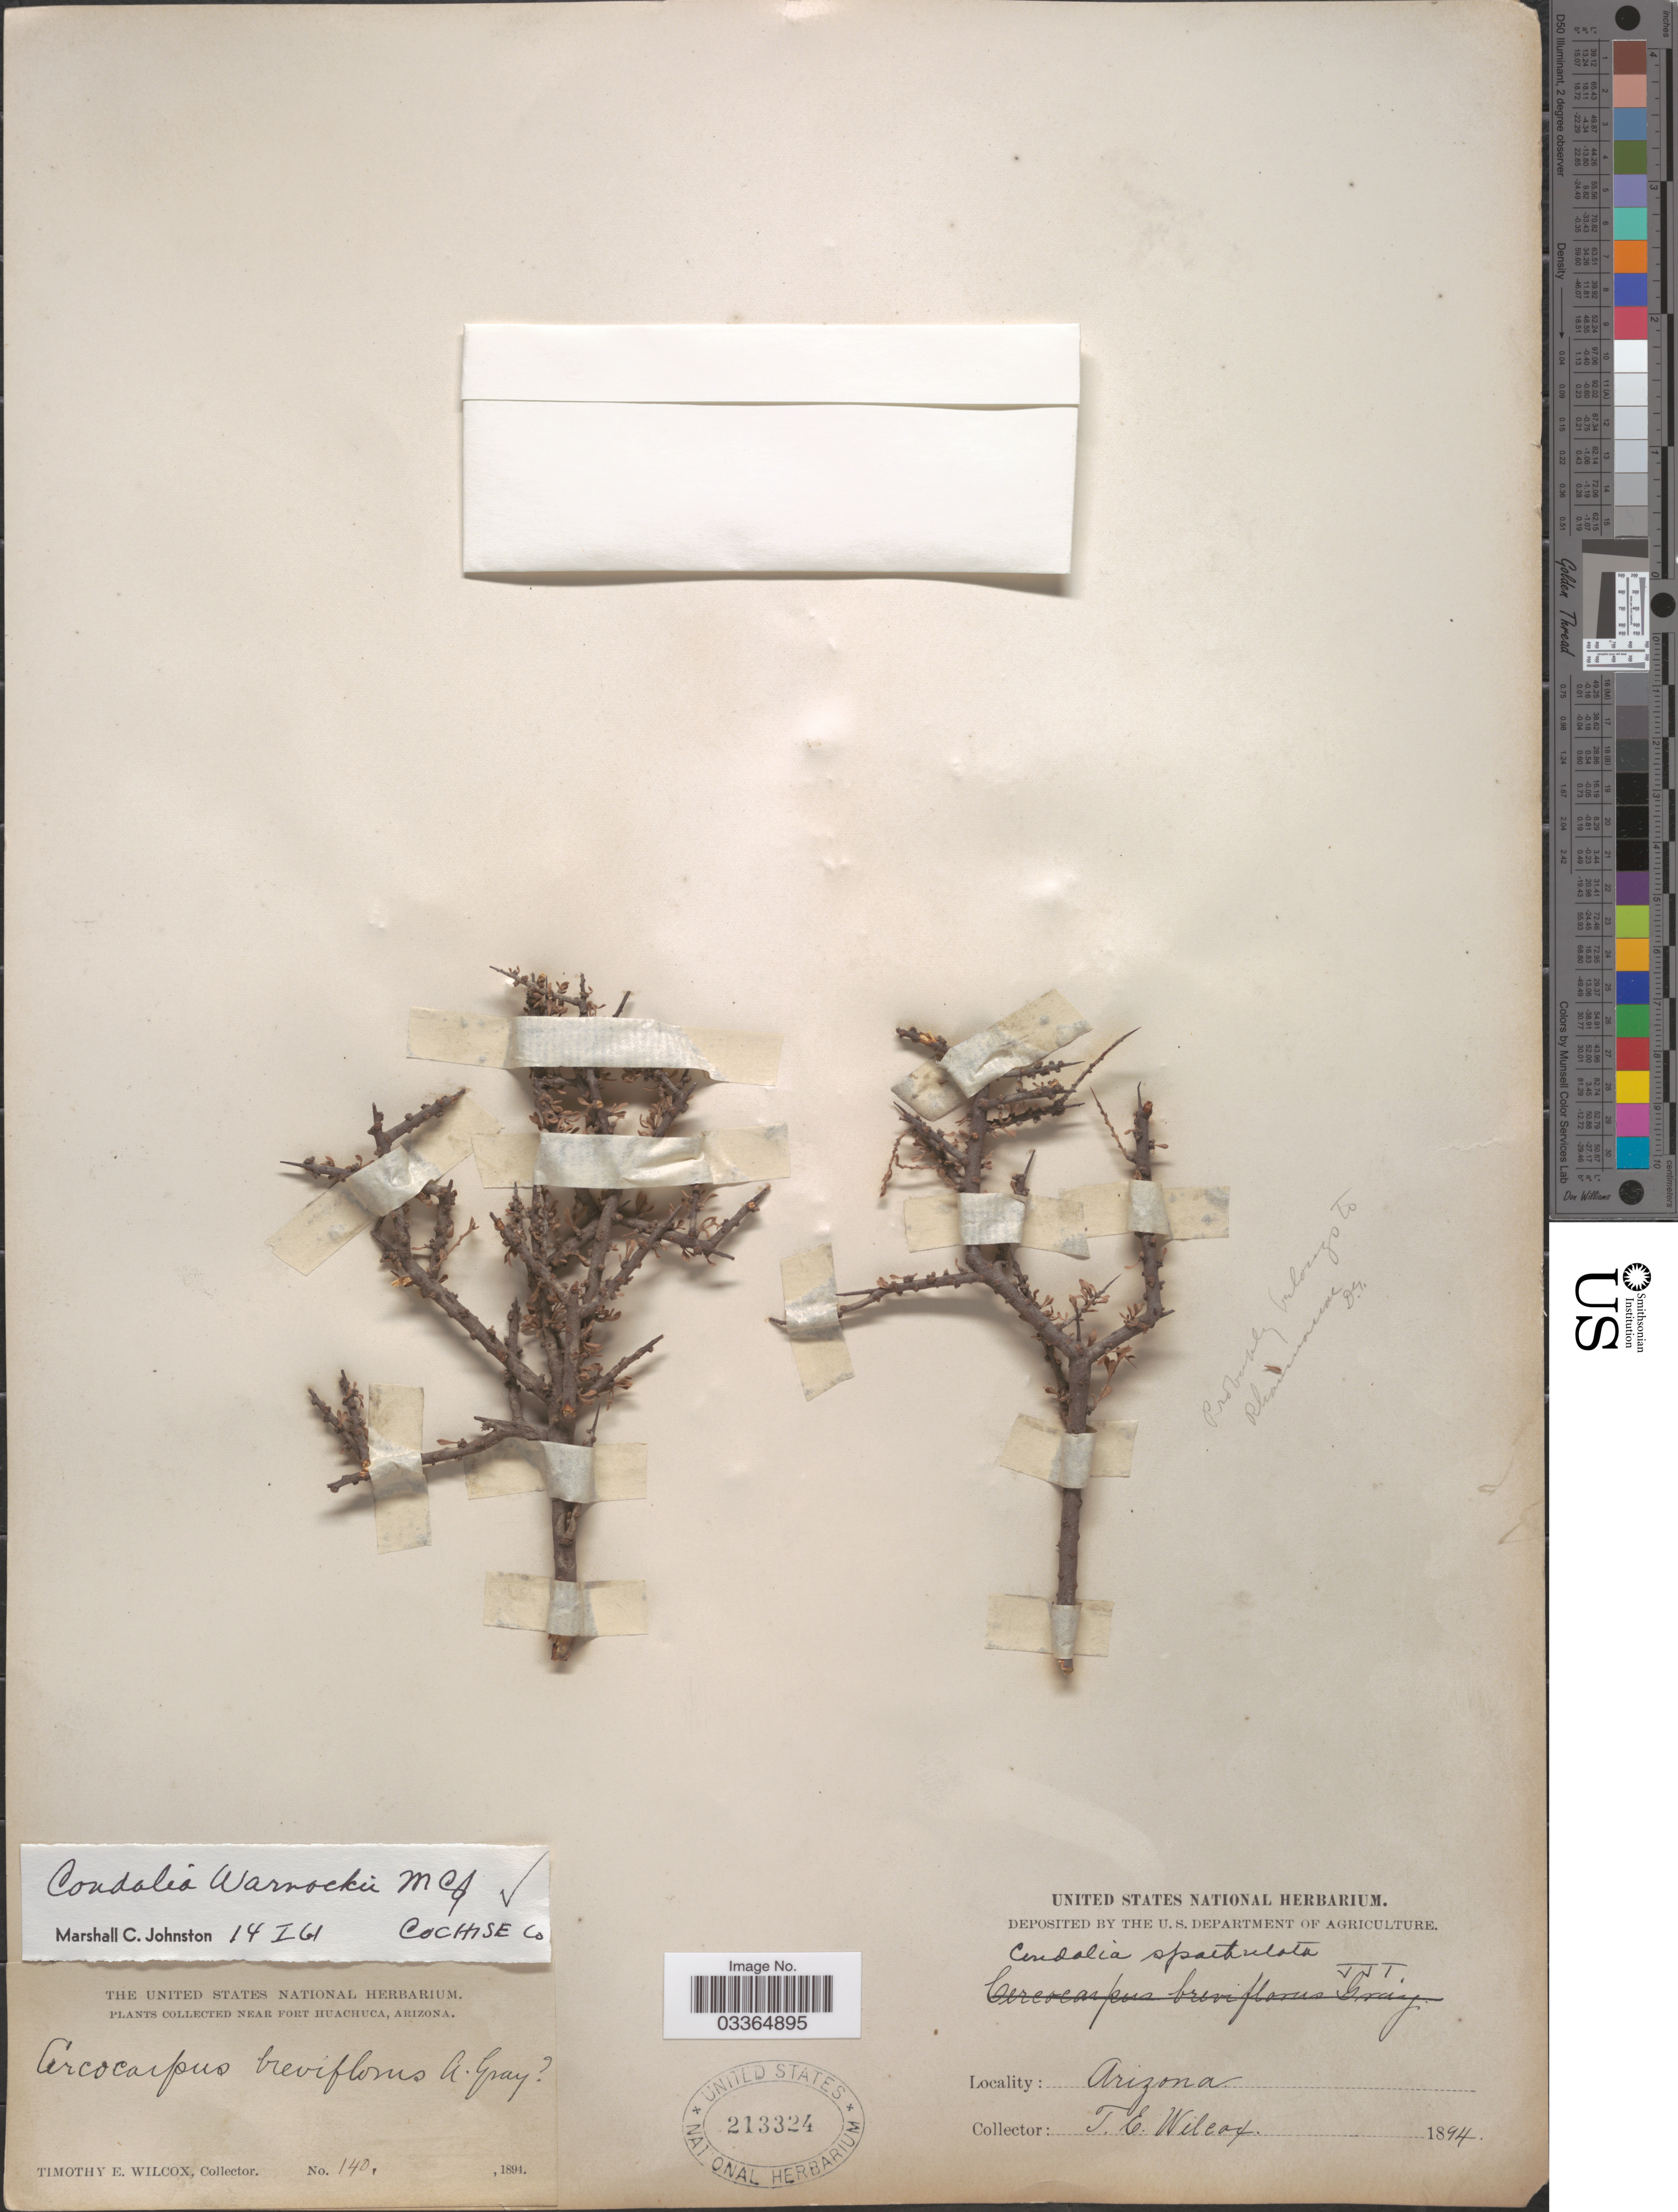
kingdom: Plantae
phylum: Tracheophyta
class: Magnoliopsida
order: Rosales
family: Rhamnaceae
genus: Condalia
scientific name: Condalia warnockii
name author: M.C. Johnst.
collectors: T. E. Wilcox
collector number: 140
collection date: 1894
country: United States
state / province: Arizona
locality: Near Fort Huachuca.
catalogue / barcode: US 213324